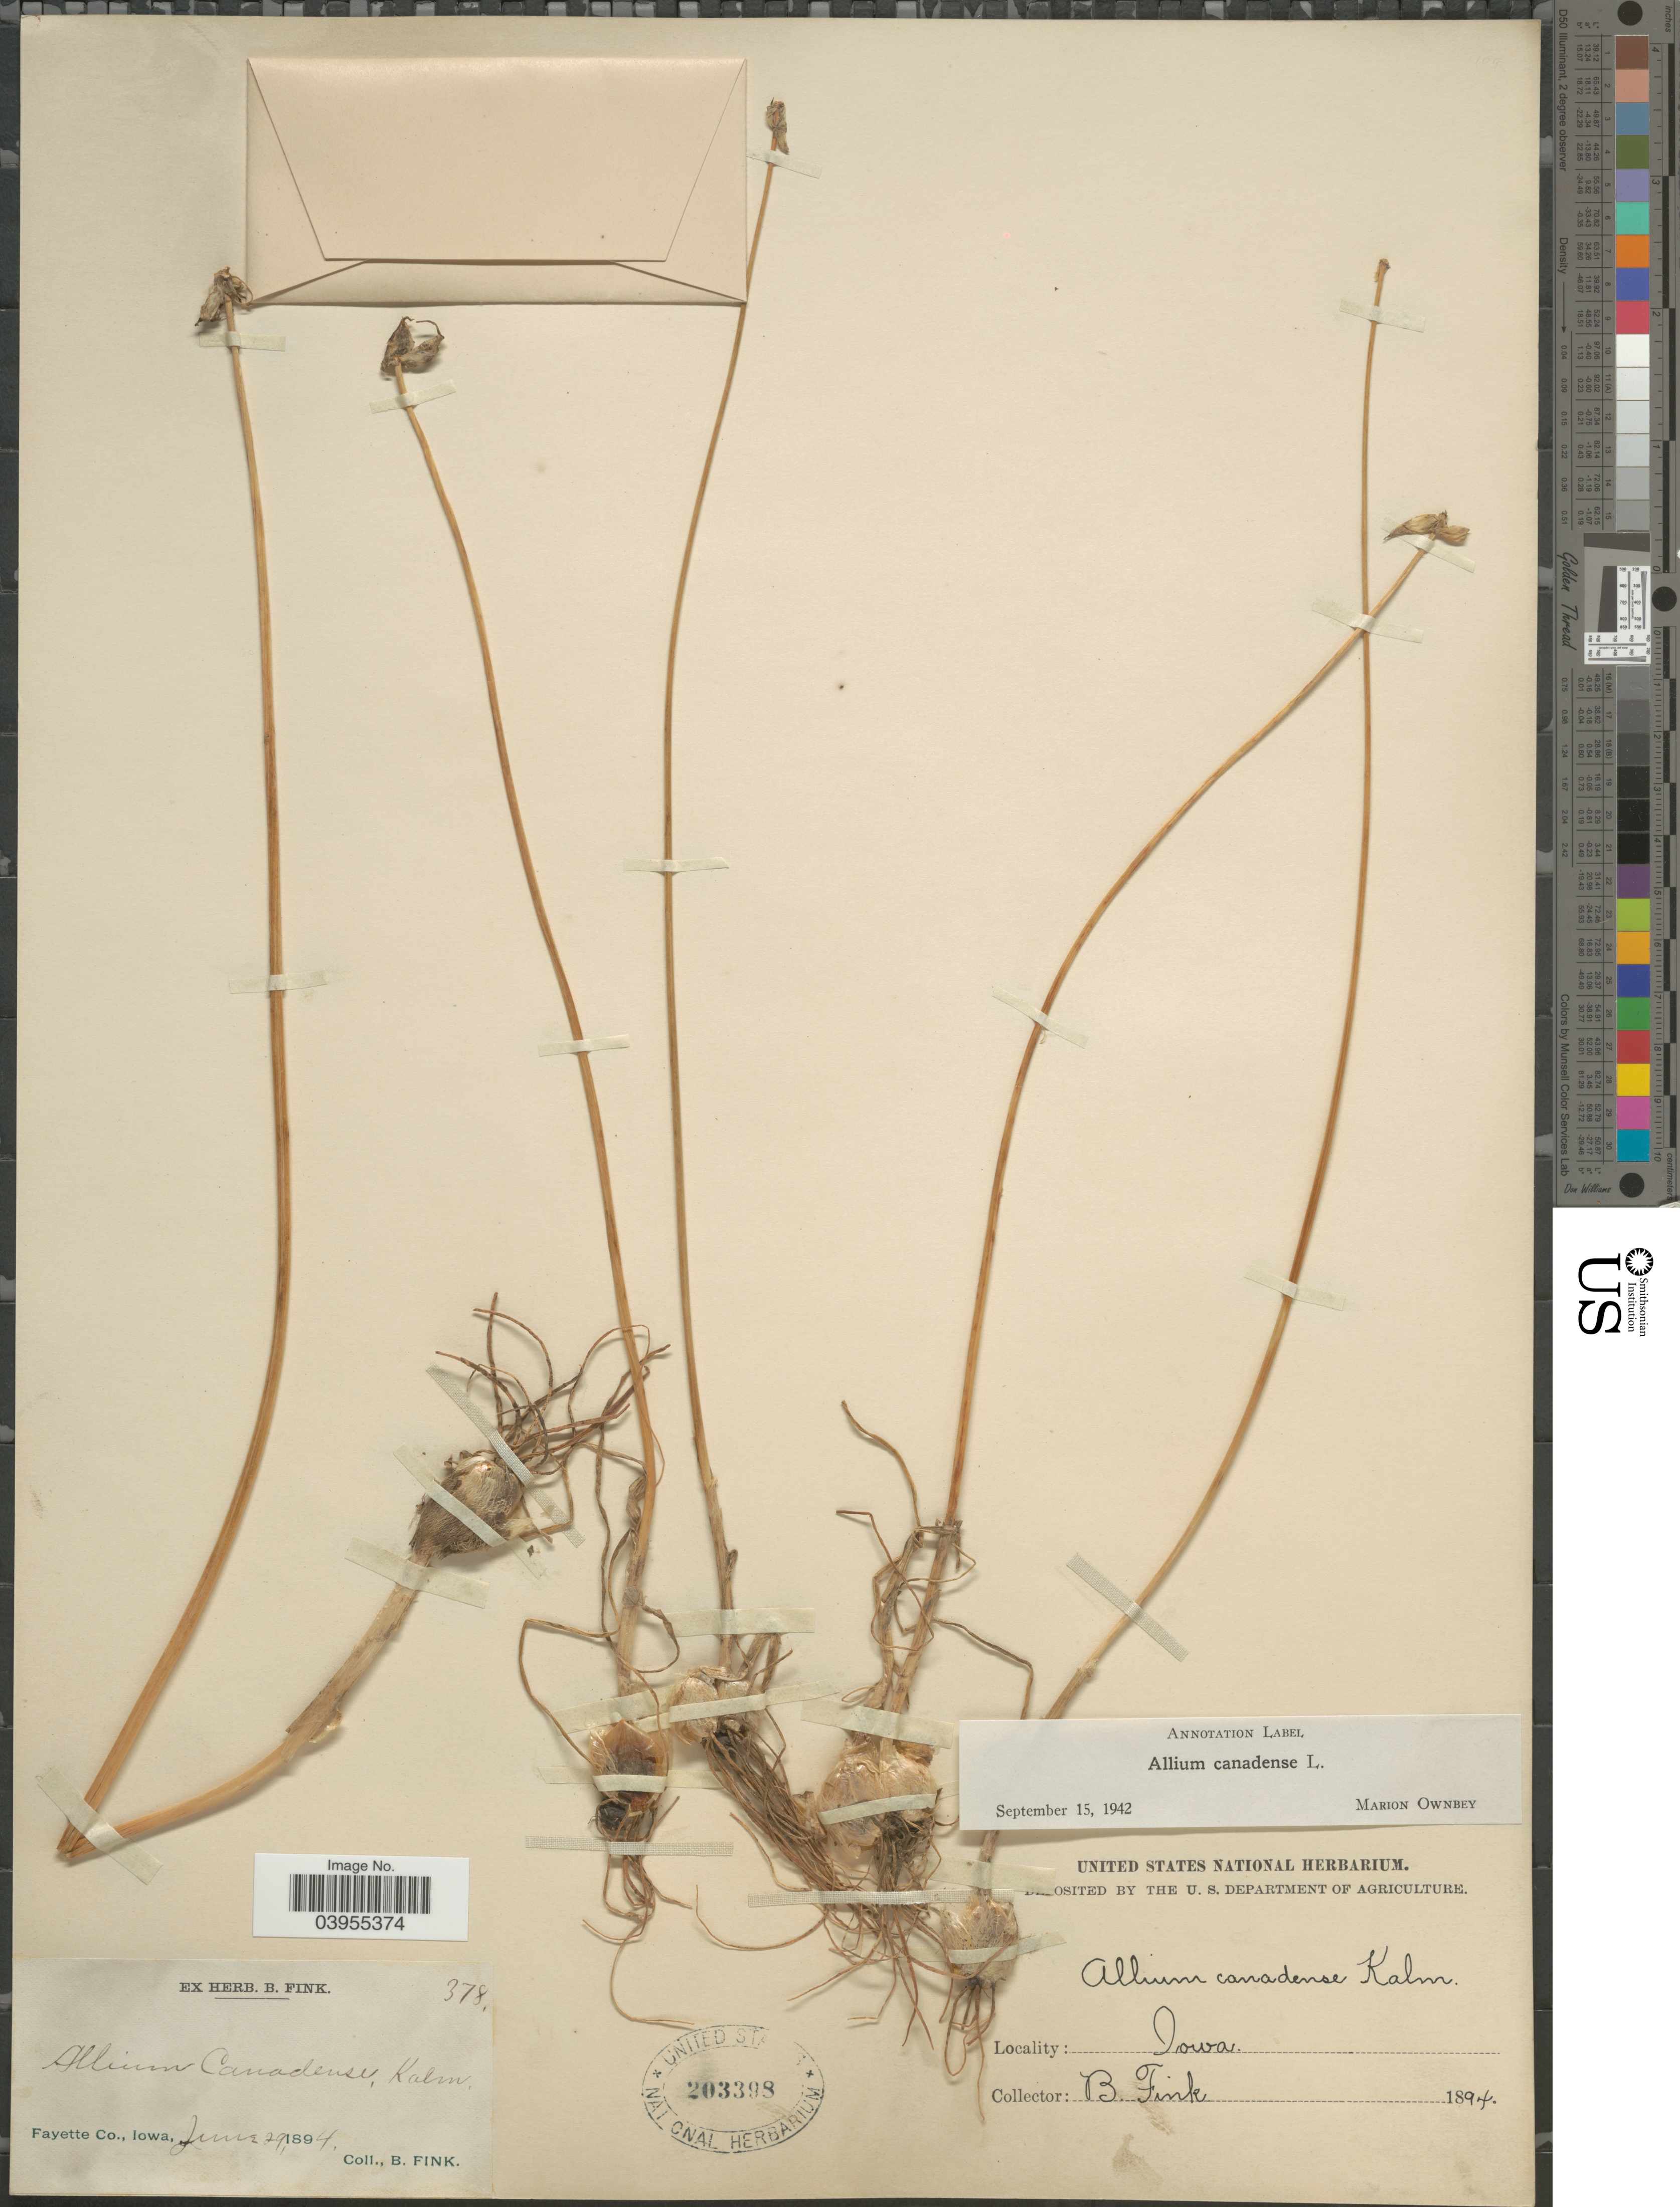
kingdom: Plantae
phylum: Tracheophyta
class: Liliopsida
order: Asparagales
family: Amaryllidaceae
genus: Allium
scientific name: Allium canadense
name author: L.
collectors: B. Fink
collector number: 378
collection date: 1894-06-29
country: United States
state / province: Iowa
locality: Fayette Co.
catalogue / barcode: US 203398